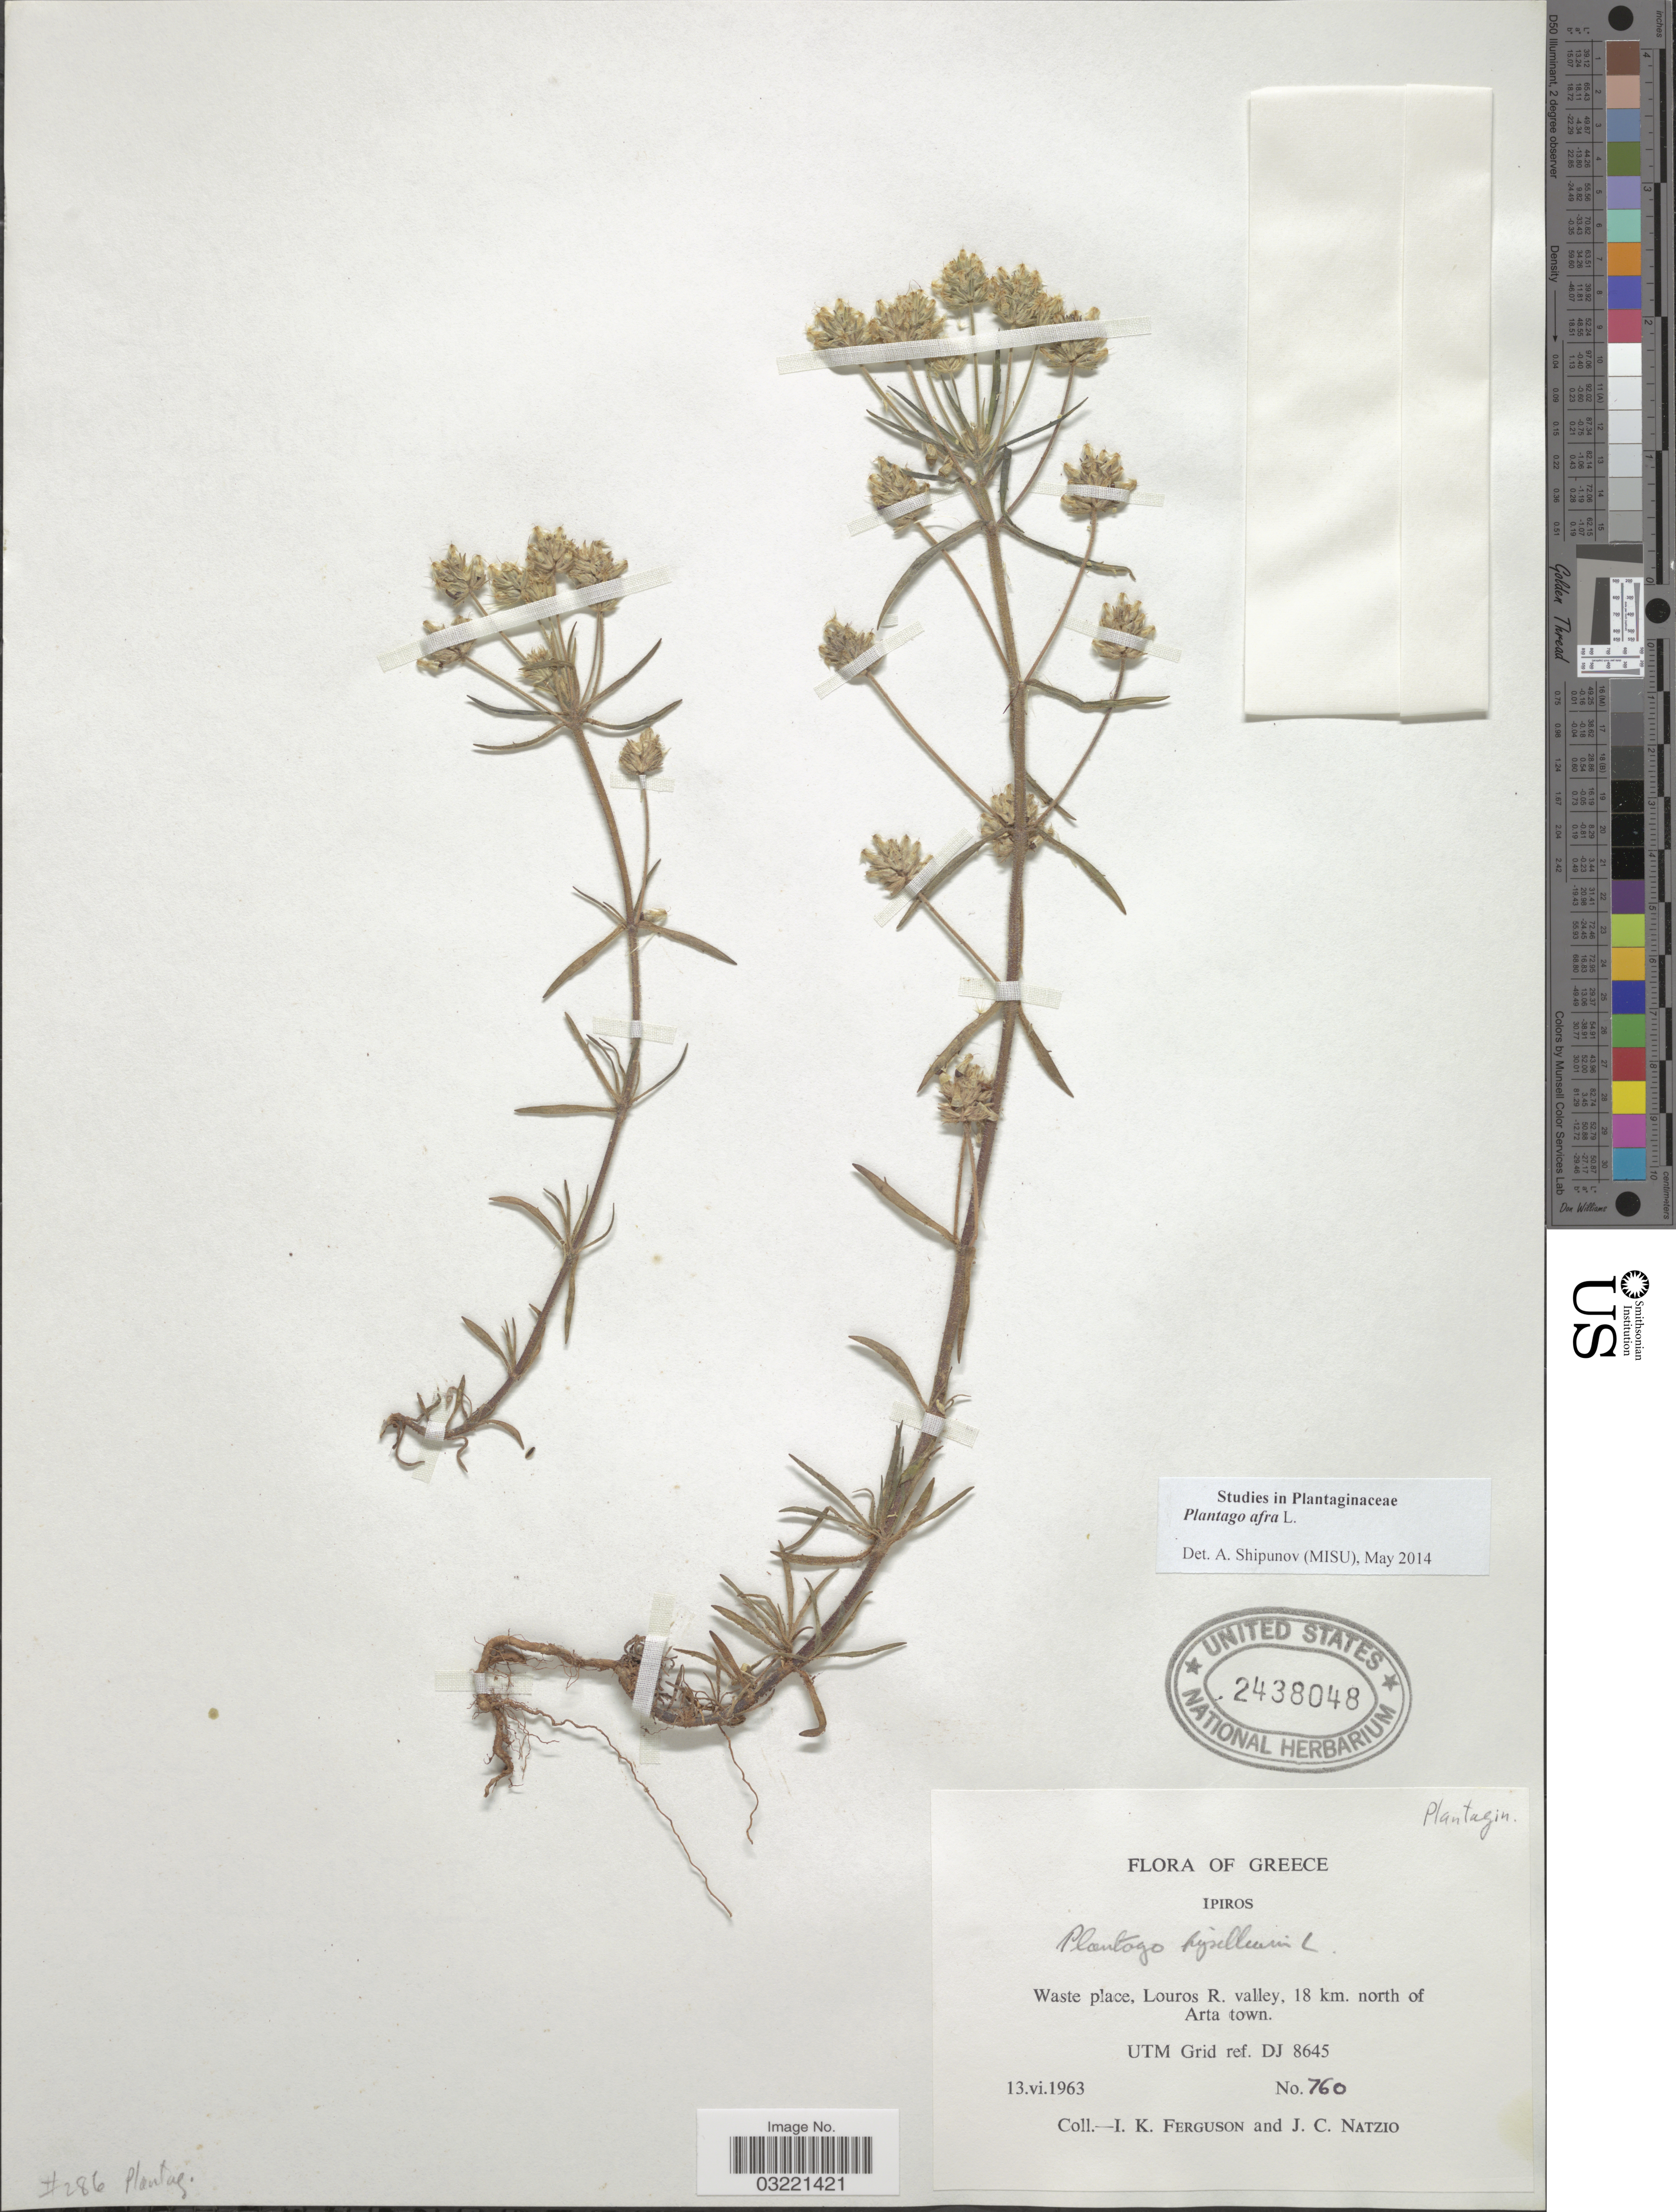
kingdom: Plantae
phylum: Tracheophyta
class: Magnoliopsida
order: Lamiales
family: Plantaginaceae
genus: Plantago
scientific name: Plantago afra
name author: L.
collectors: I. K. Ferguson & J. Natzio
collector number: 760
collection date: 1963-06-13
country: Greece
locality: Ipiros, Waste place, Louros R. valley, 18 km. north of Arta town. UTM Grid ref. DJ 8645.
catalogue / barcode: US 2438048